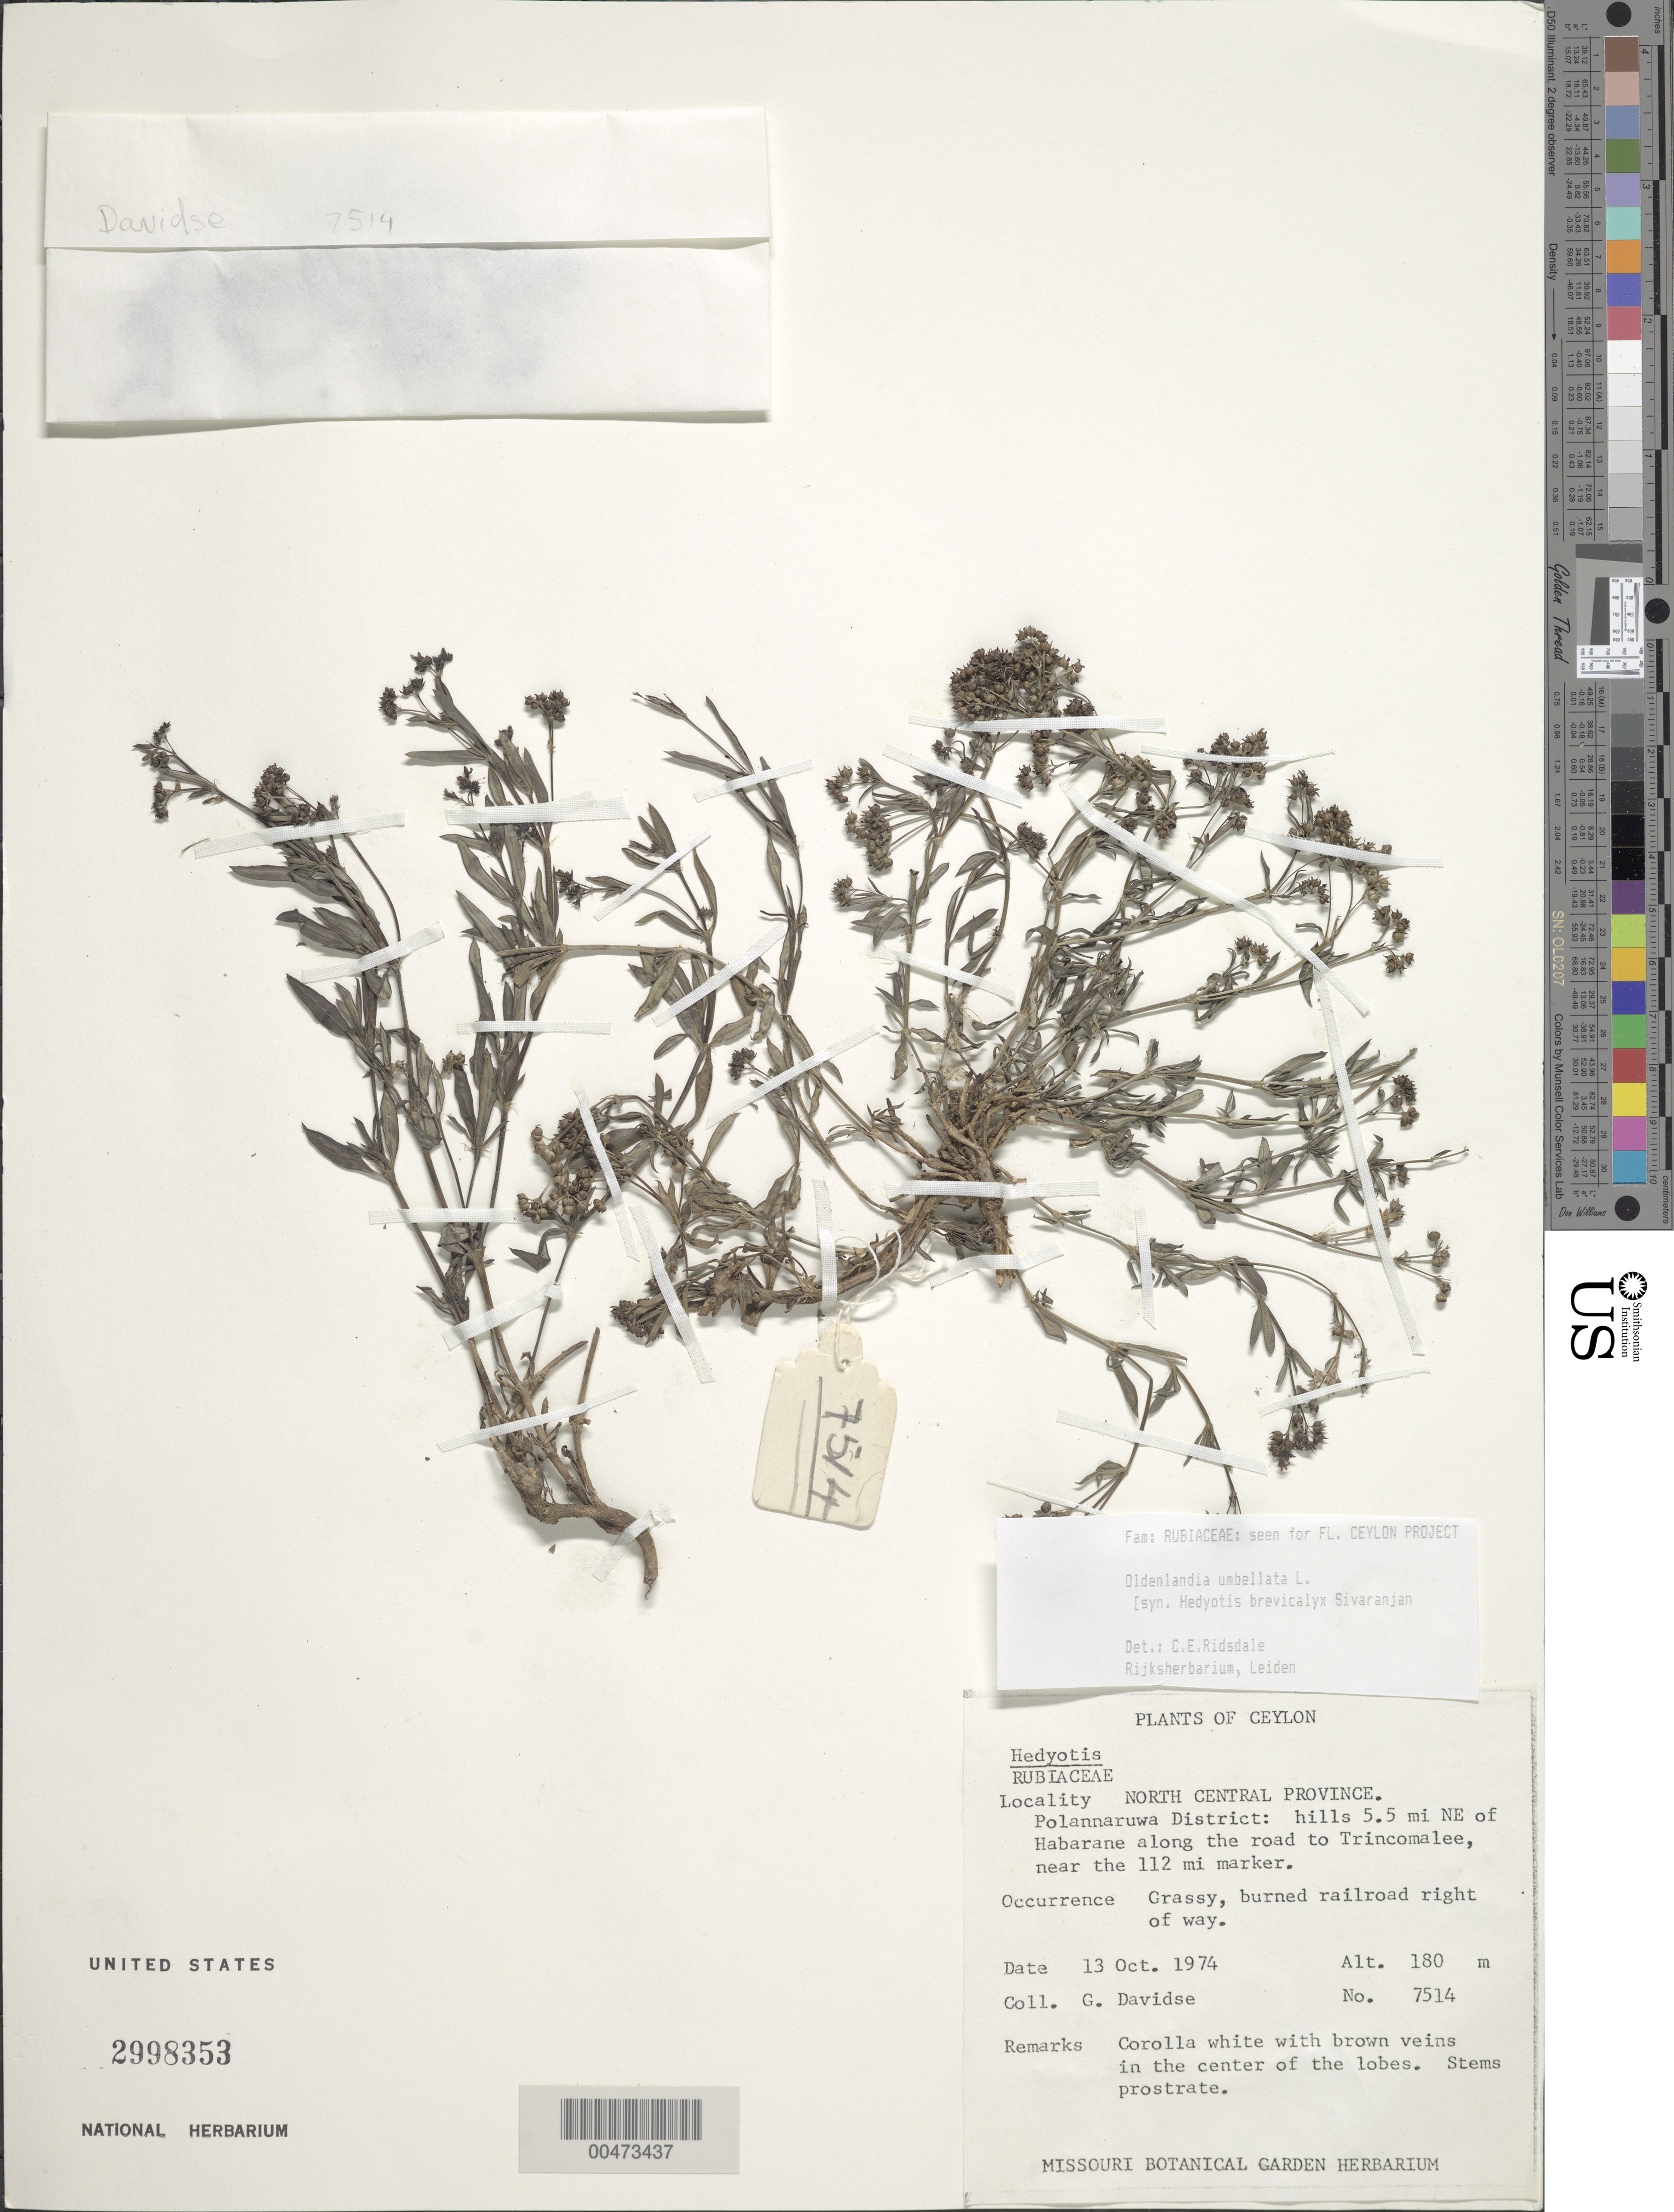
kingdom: Plantae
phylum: Tracheophyta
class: Magnoliopsida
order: Gentianales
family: Rubiaceae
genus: Oldenlandia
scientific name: Oldenlandia umbellata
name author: L.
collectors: G. Davidse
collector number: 7514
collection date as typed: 13 Oct 1974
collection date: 1974-10-13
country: Sri Lanka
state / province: North Central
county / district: Polonnaruwa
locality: hills 5.5 mi NE of Habarane along the rd to Tincomalee, near the 112 mi marker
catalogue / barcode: US 2998353